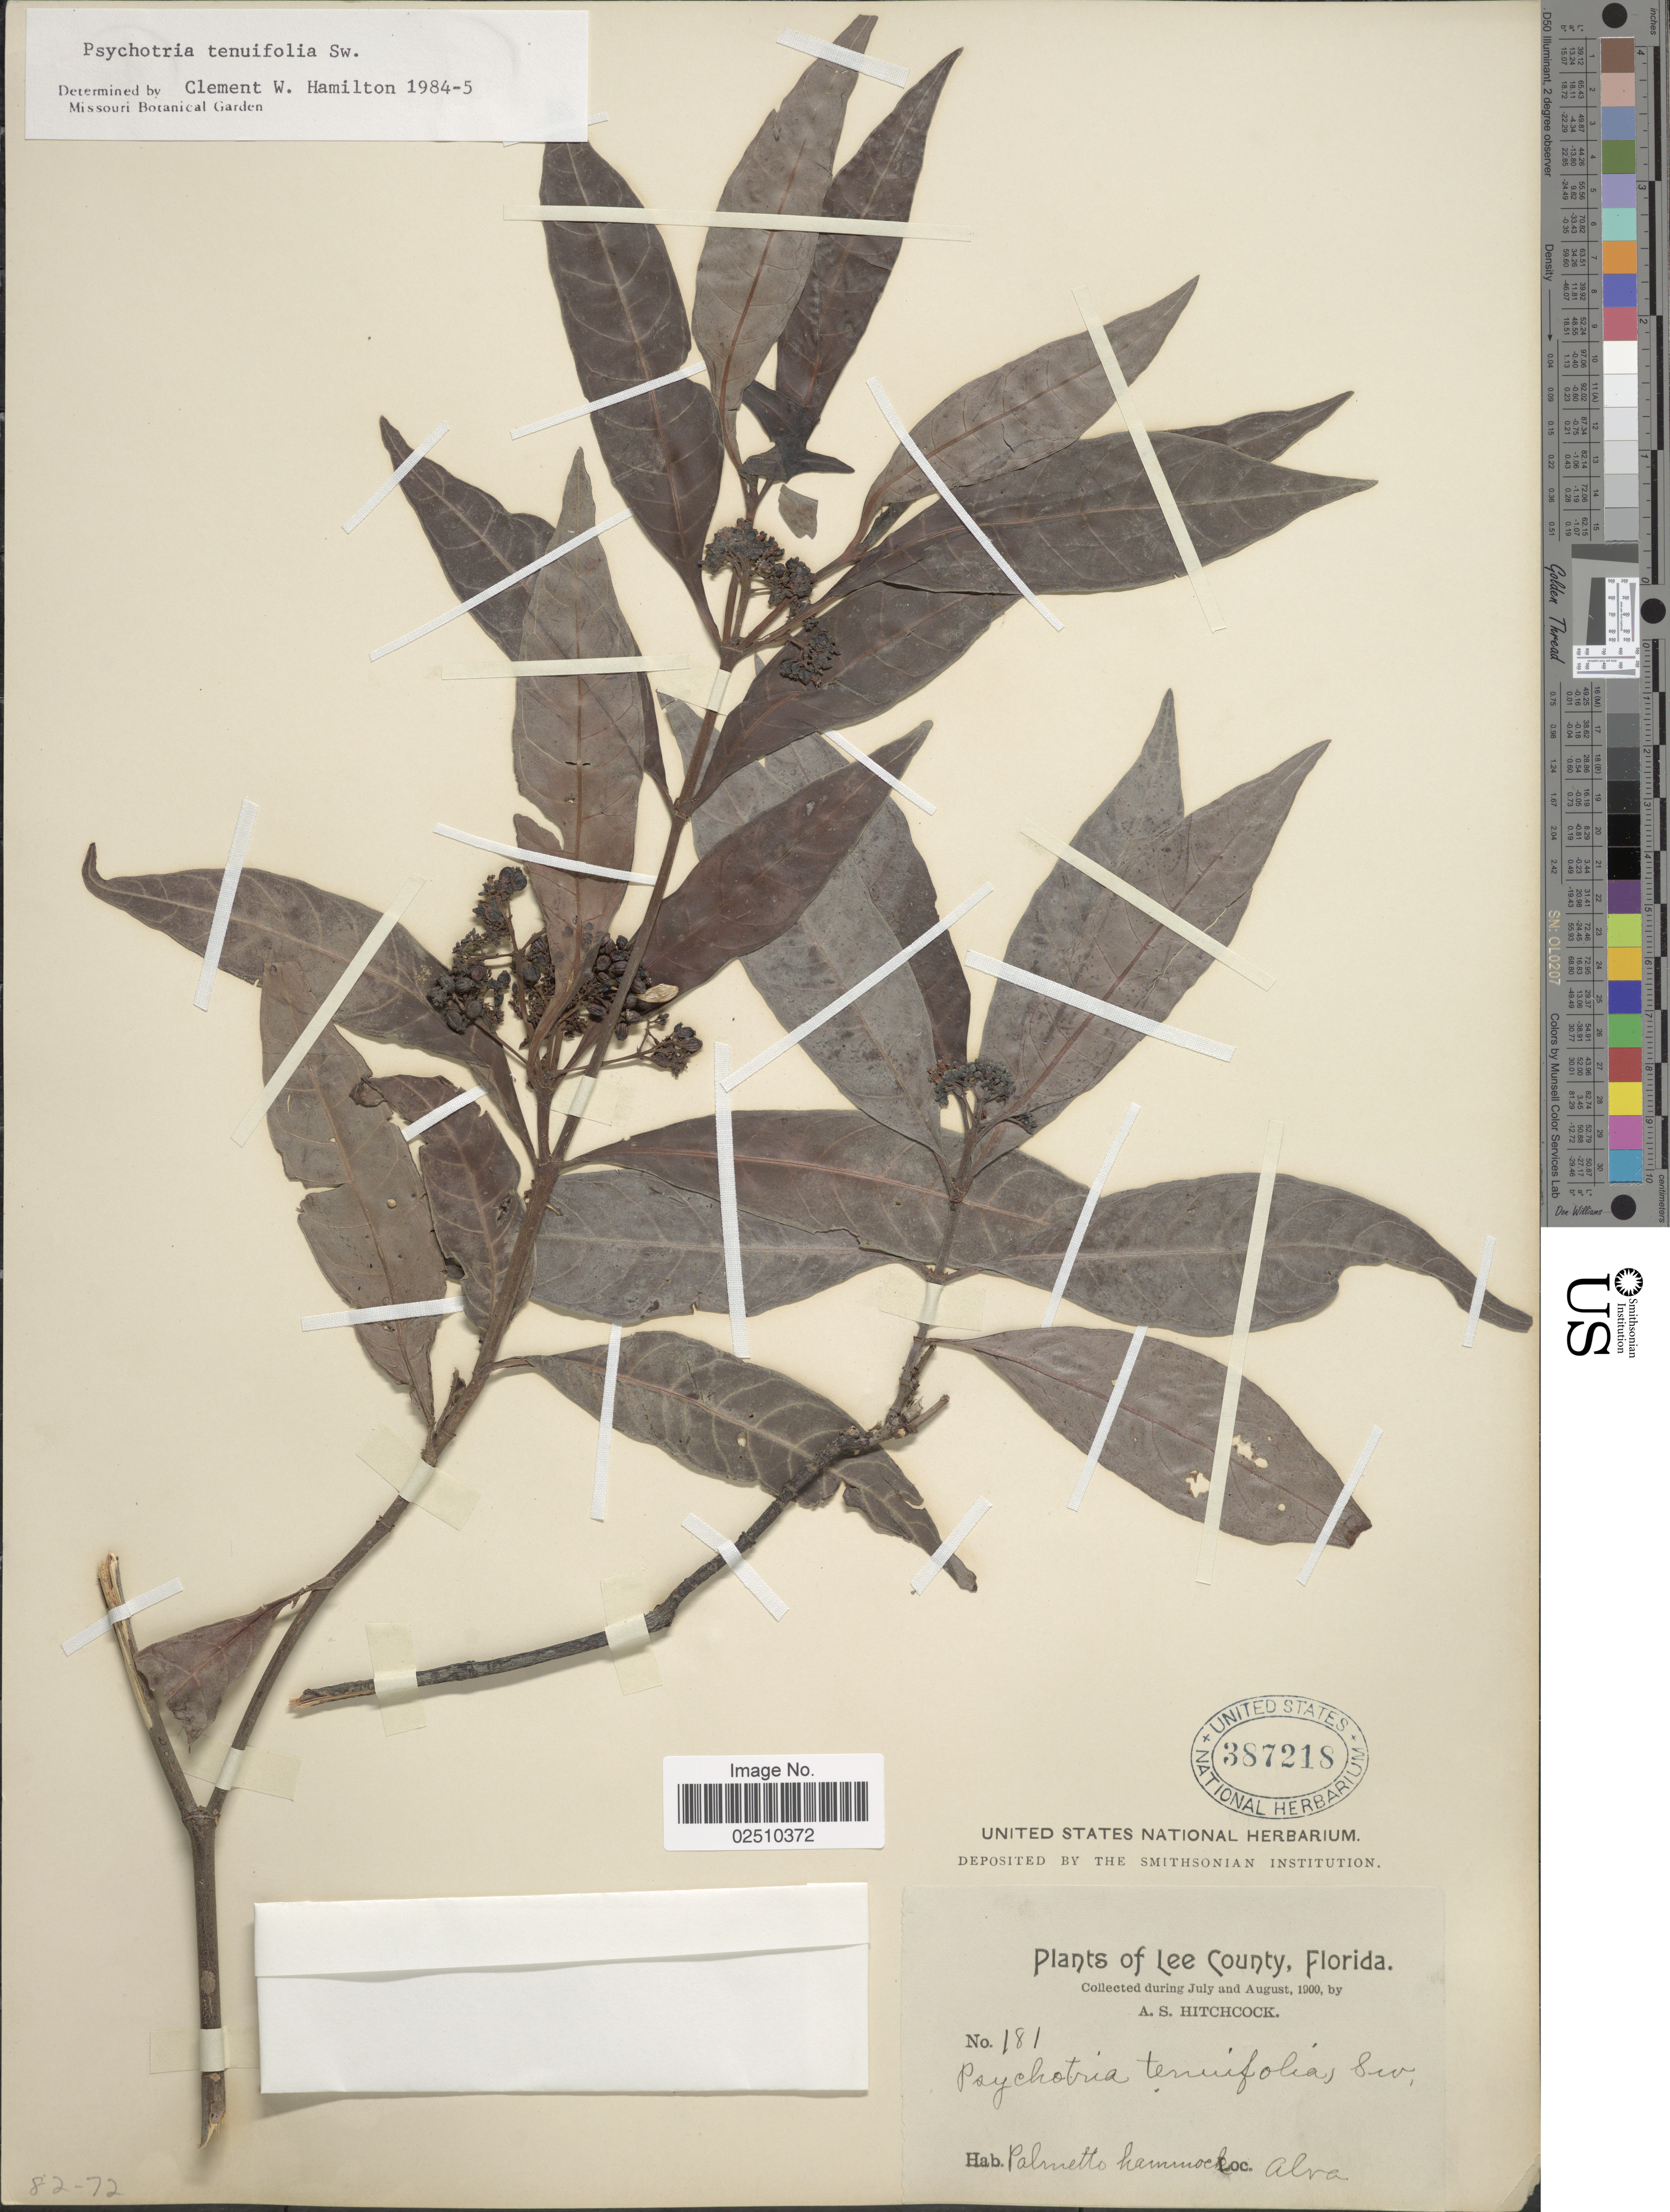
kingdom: Plantae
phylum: Tracheophyta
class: Magnoliopsida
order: Gentianales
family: Rubiaceae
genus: Psychotria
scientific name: Psychotria tenuifolia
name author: Sw.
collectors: A. S. Hitchcock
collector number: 181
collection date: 1900-07/1900-08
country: United States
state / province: Florida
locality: Lee County, Palmetto hammock, Alva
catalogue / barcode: US 387218